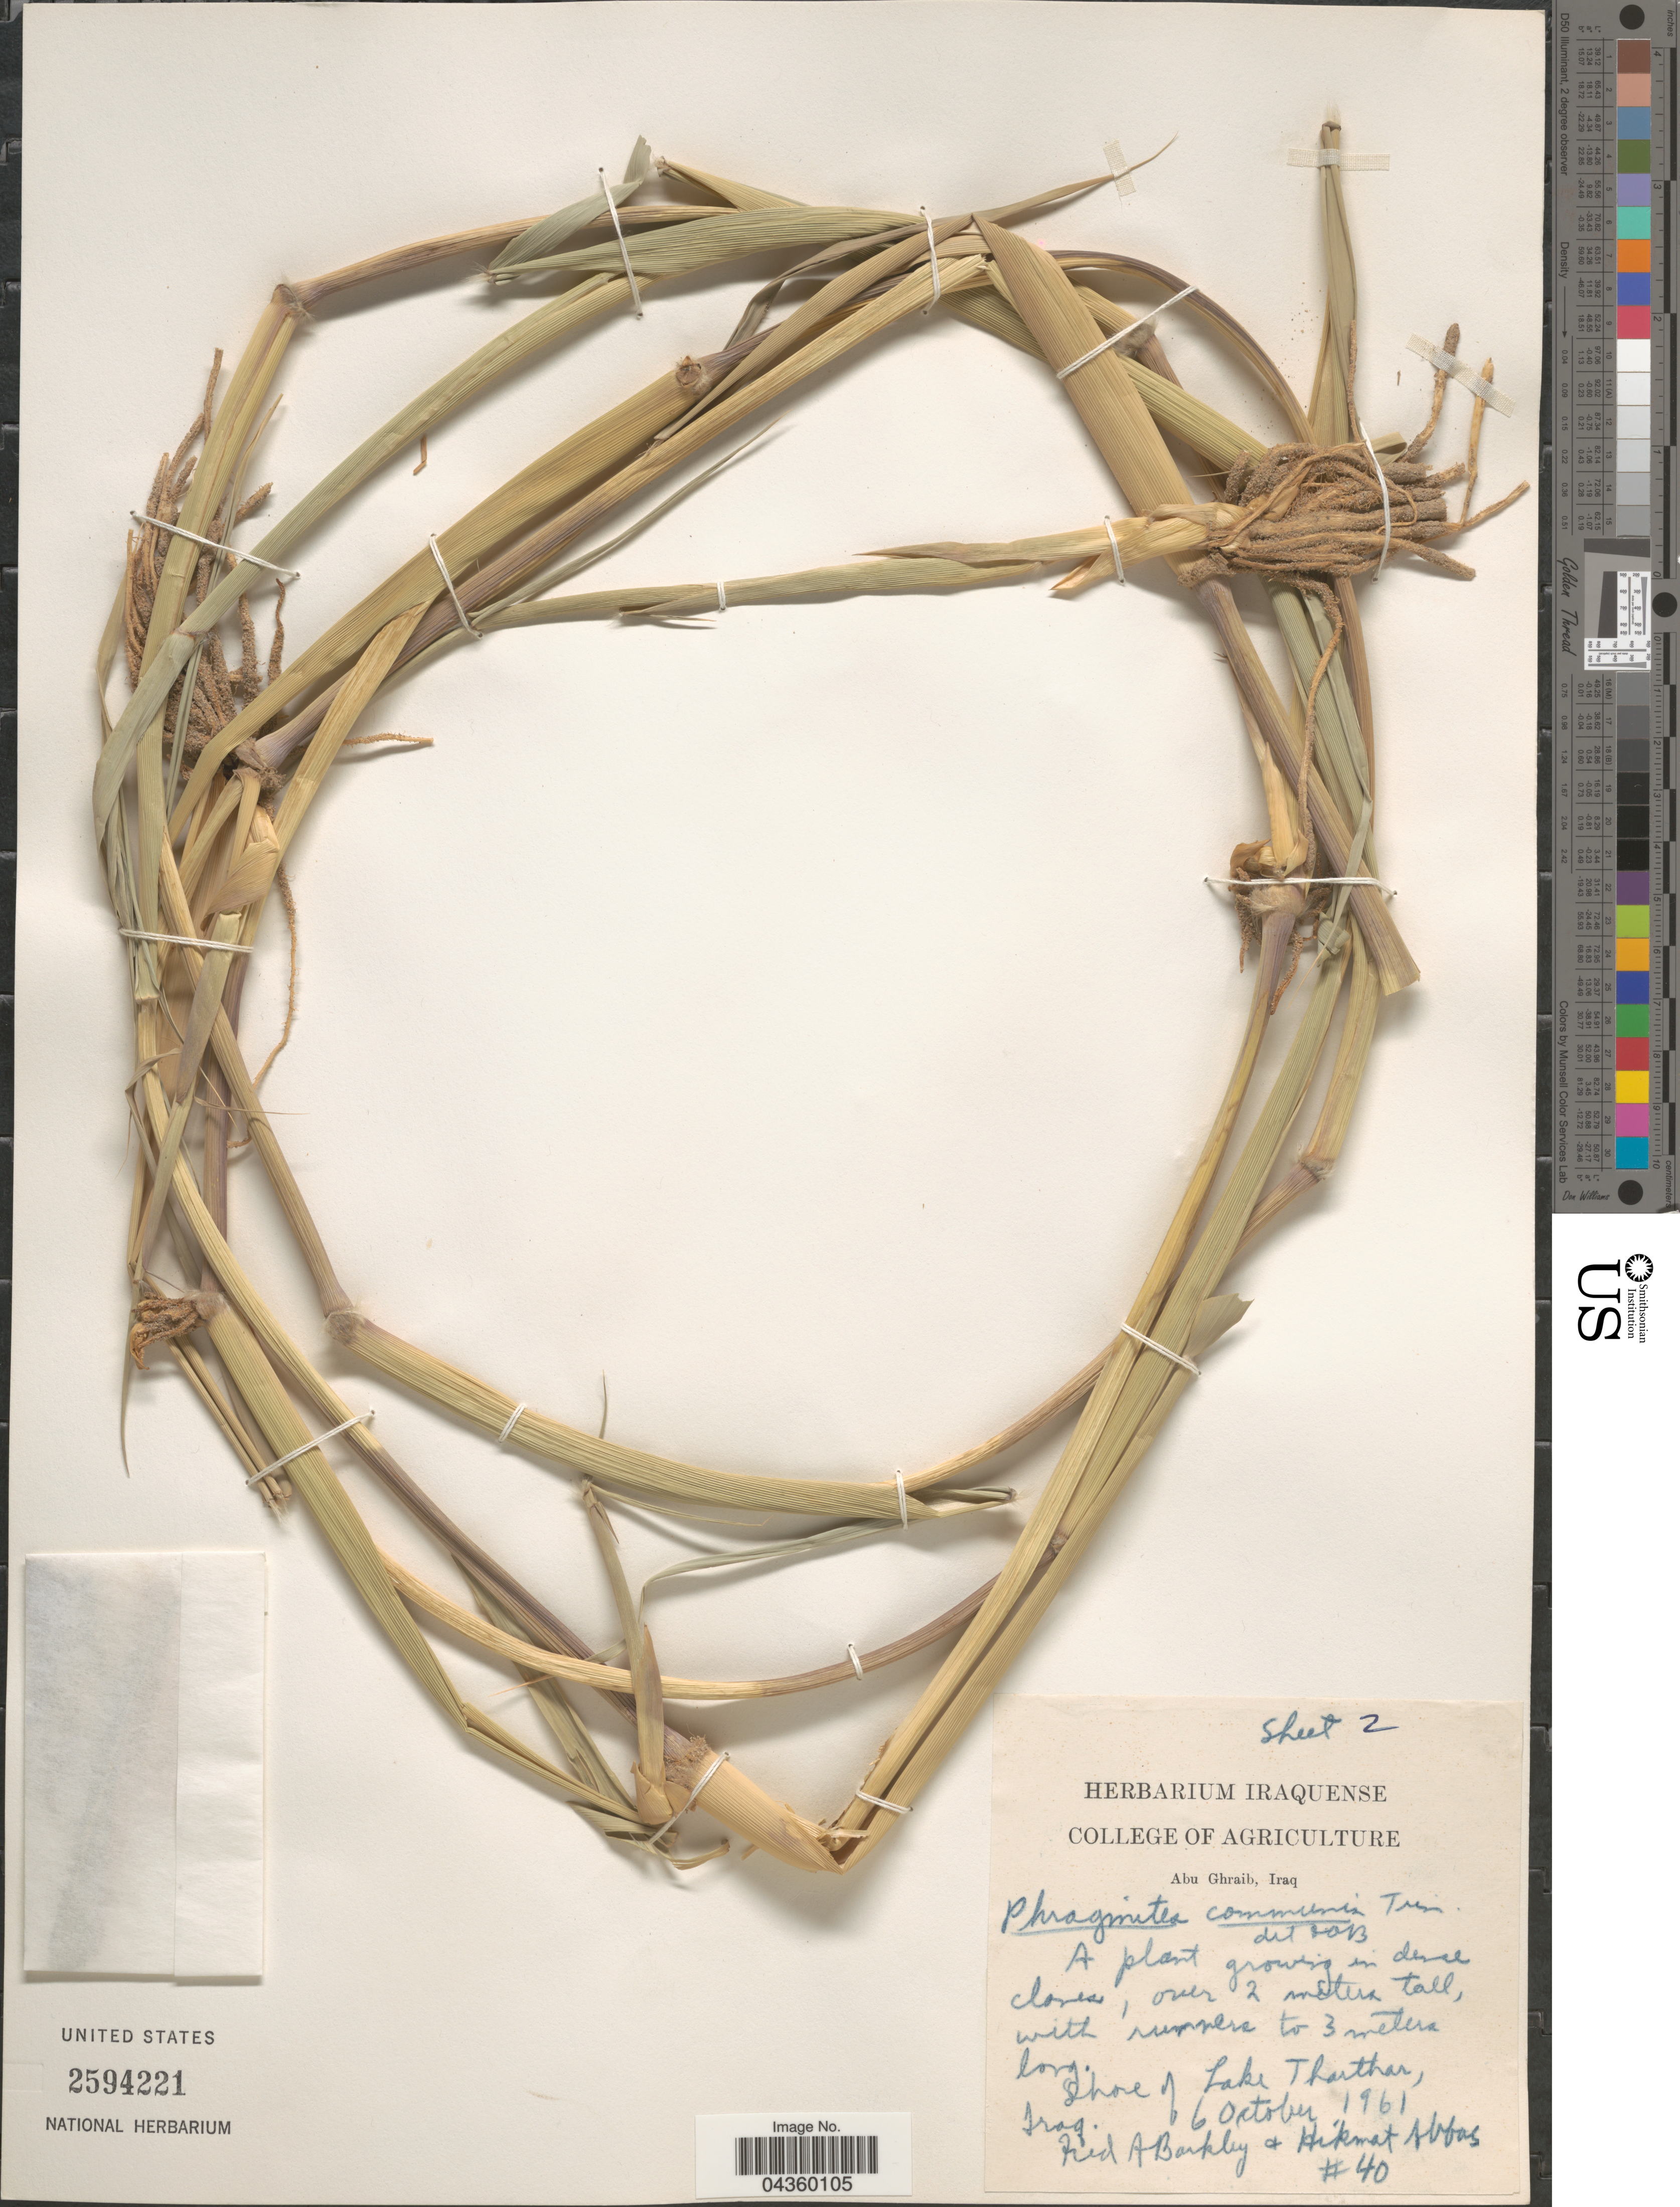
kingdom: Plantae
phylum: Tracheophyta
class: Liliopsida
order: Poales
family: Poaceae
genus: Phragmites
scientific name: Phragmites australis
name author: (Cav.) Trin. ex Steud.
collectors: F. A. Barkley & H. Abbas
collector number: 40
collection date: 1961-10-16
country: Iraq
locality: Abu Ghraib. Shore of Lake Thorthar.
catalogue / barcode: US 2594221